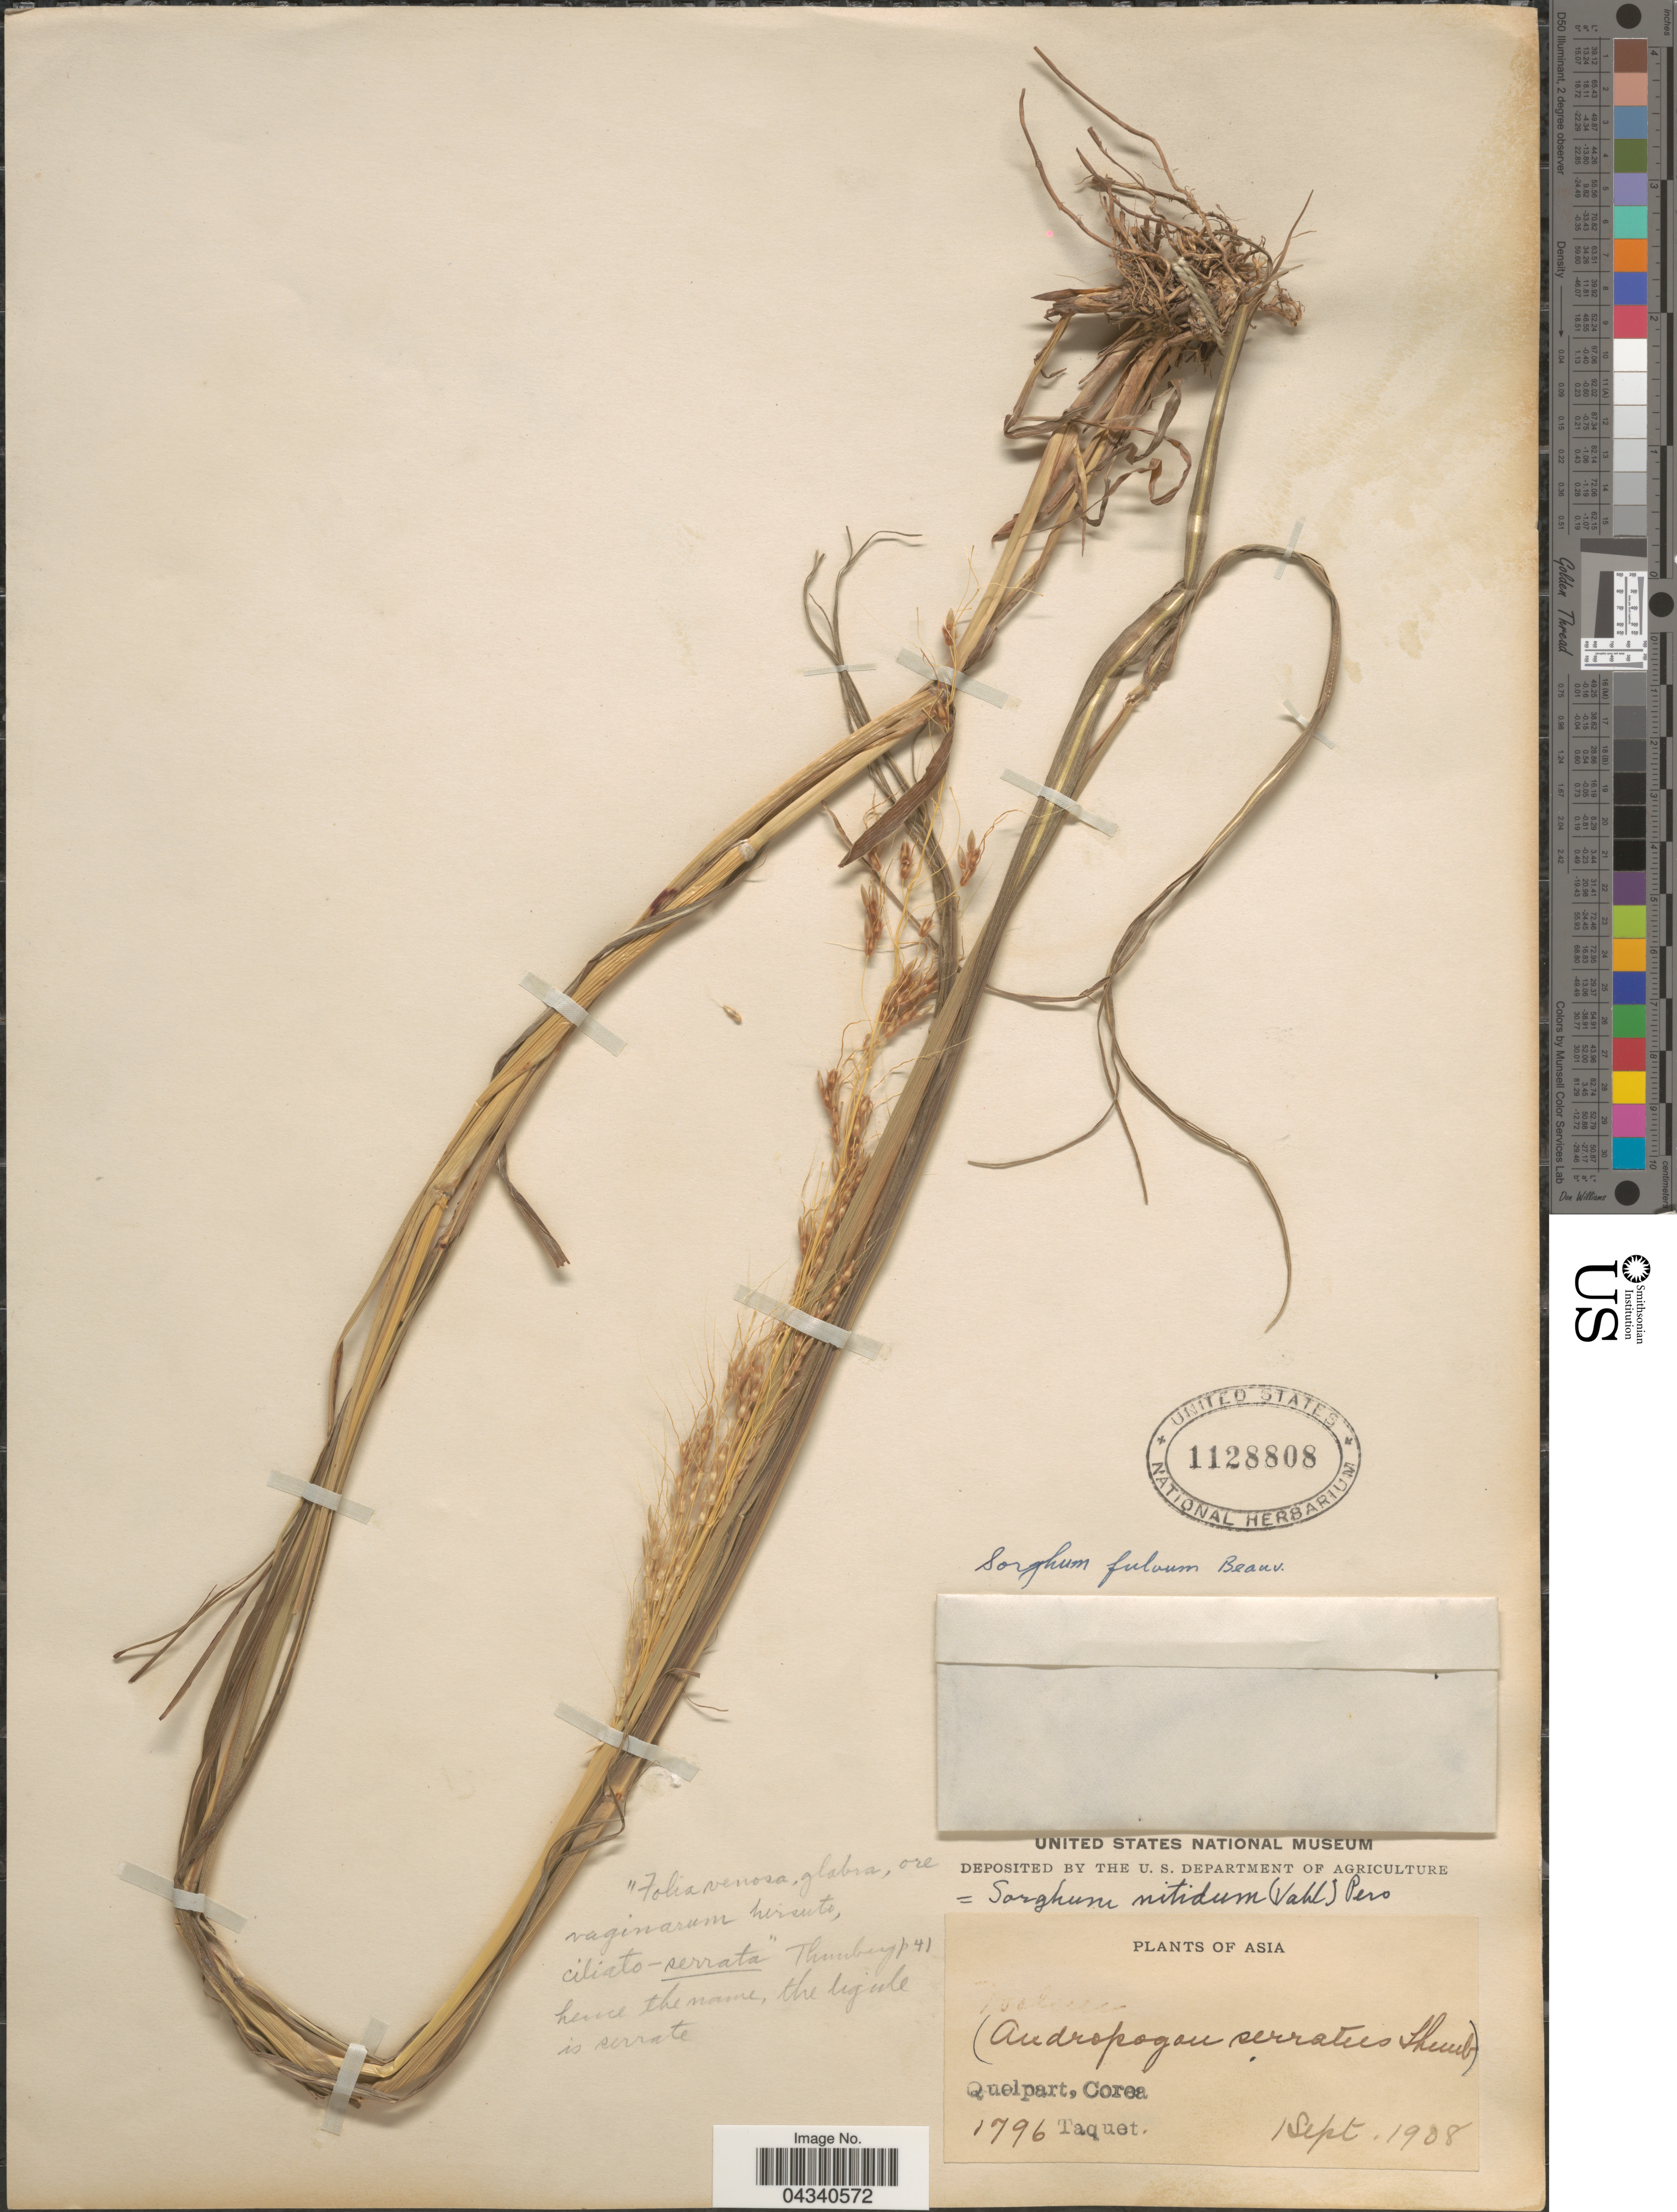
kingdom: Plantae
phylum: Tracheophyta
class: Liliopsida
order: Poales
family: Poaceae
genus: Sorghum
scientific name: Sorghum nitidum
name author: (Vahl) Pers.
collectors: Taquet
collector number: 1796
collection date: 1908-09-01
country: South Korea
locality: Quelpart, Corea.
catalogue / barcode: US 1128808